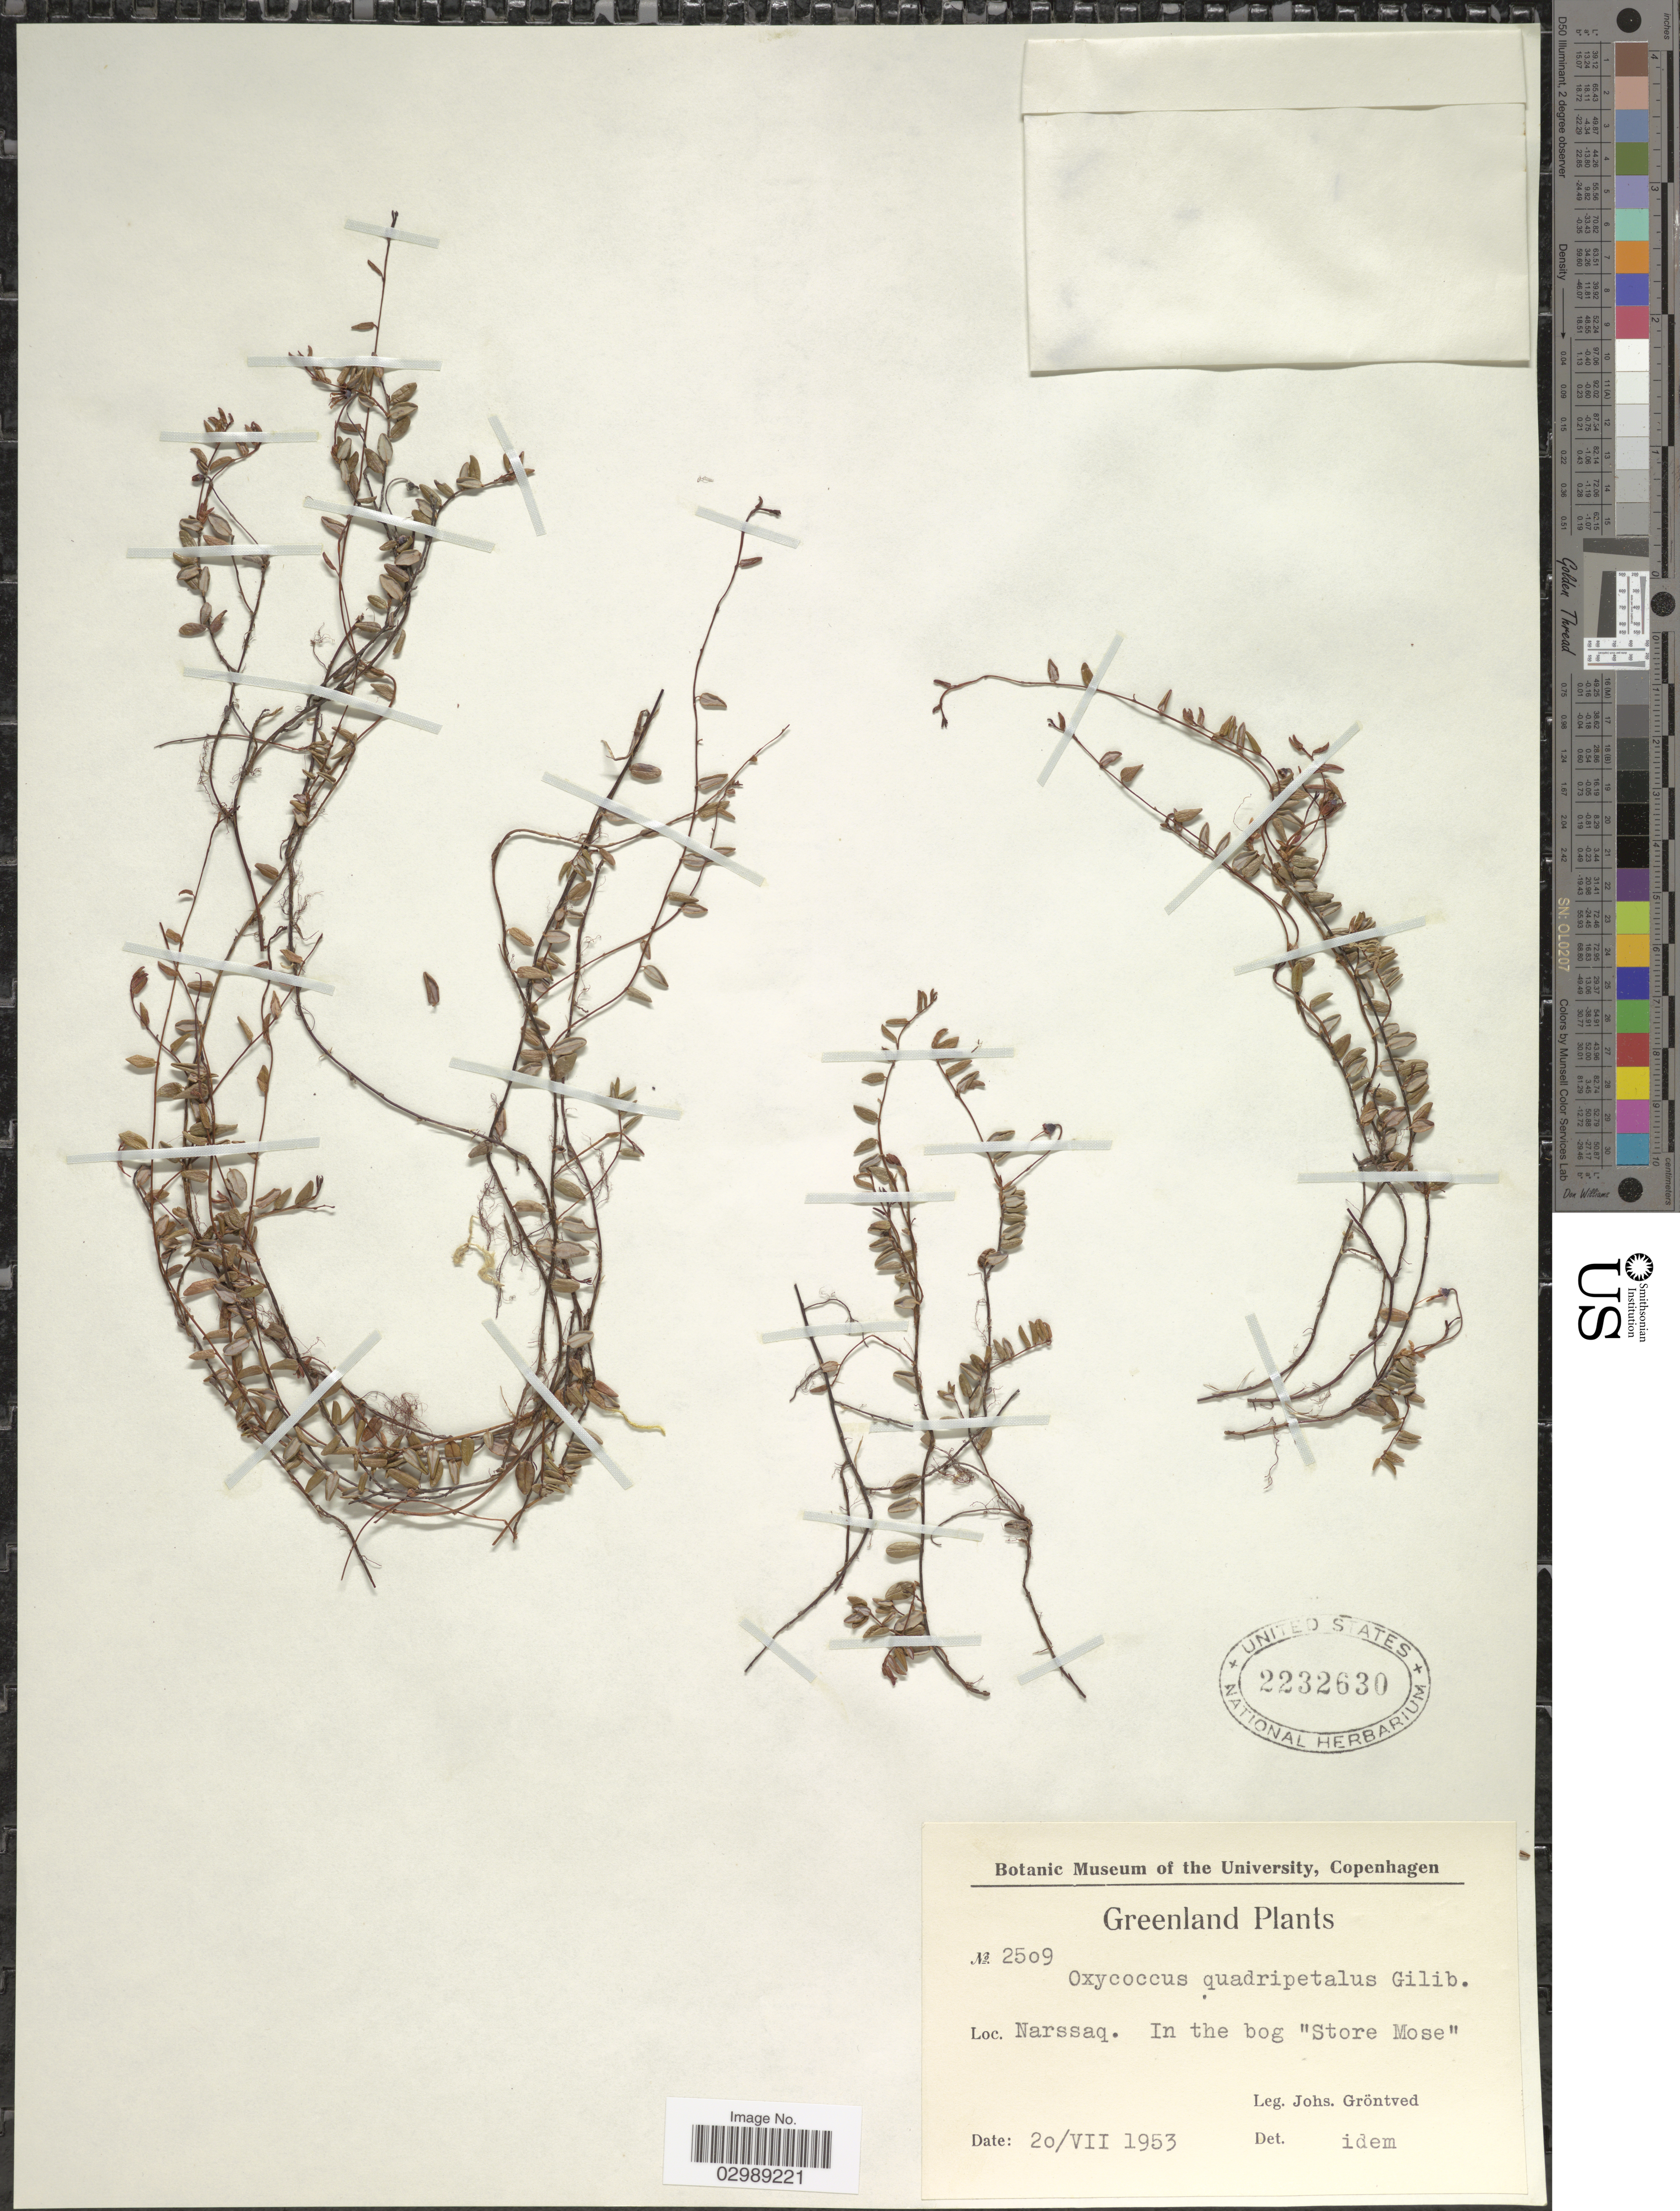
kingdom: Plantae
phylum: Tracheophyta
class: Magnoliopsida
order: Ericales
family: Ericaceae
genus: Vaccinium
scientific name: Vaccinium oxycoccos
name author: L.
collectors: J. Gröntved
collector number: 2509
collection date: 1953-07-20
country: Greenland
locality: Narssaq. In the bog "Store Mose".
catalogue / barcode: US 2232630